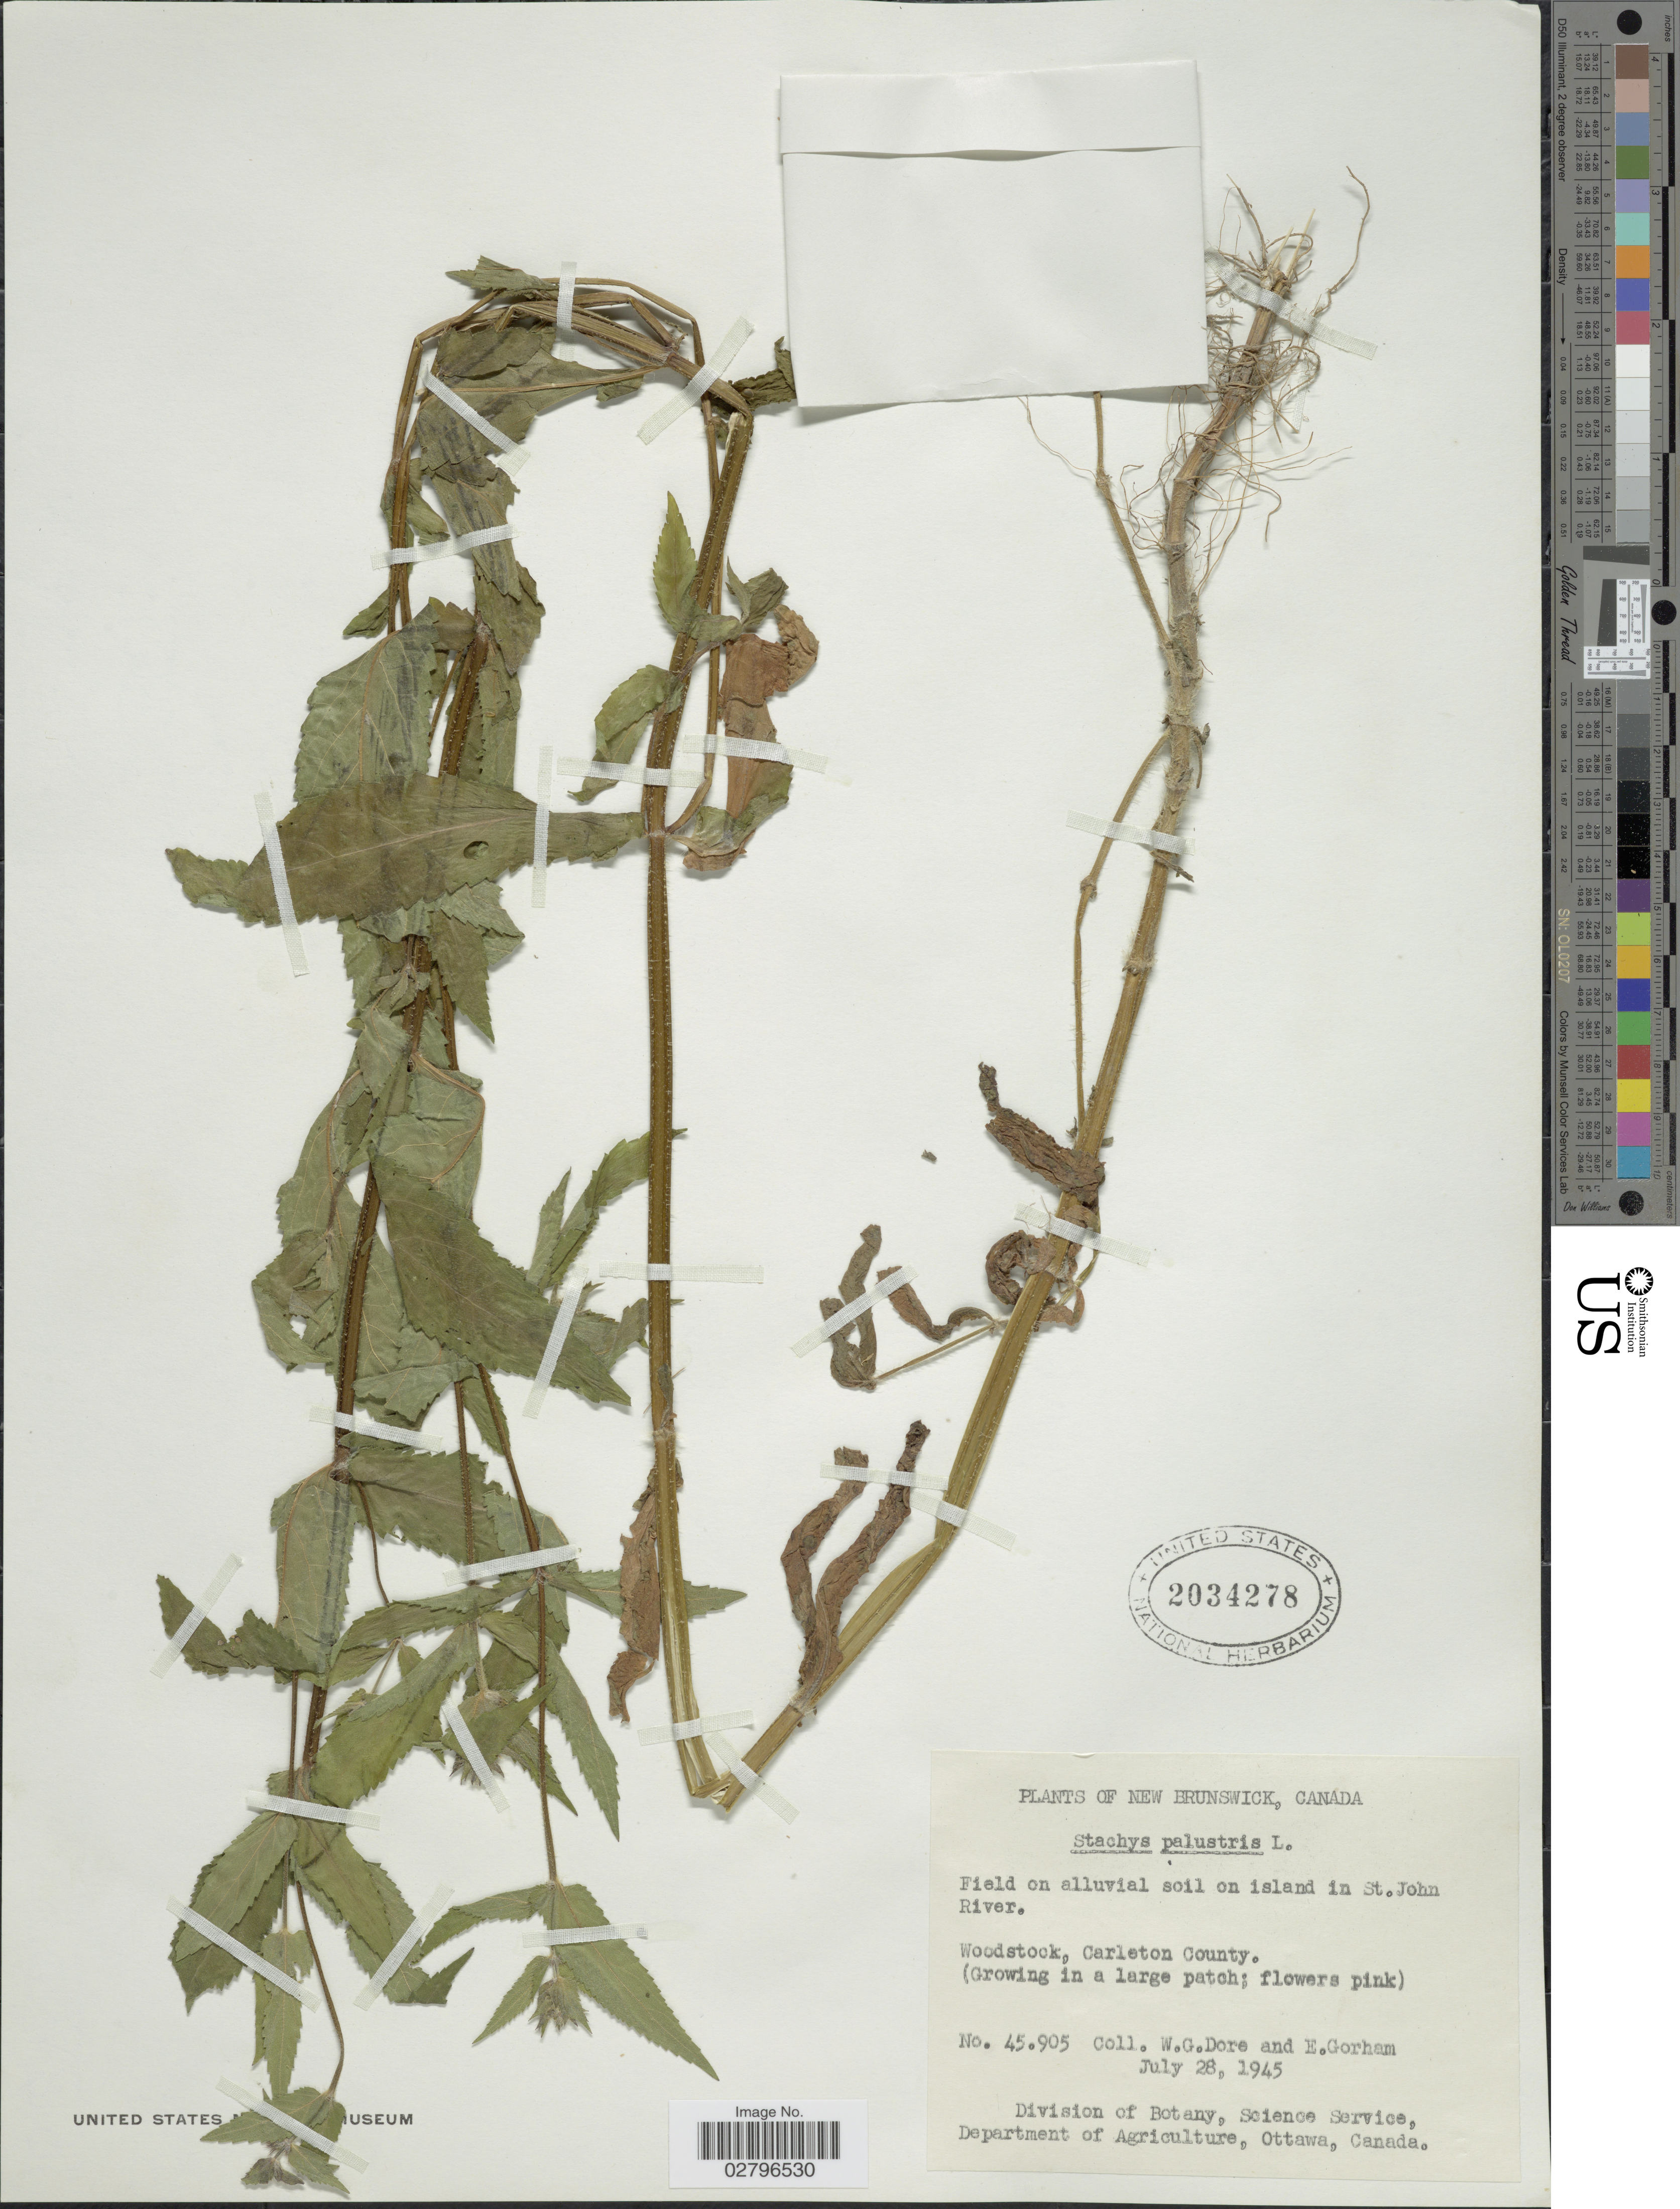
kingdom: Plantae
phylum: Tracheophyta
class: Magnoliopsida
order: Lamiales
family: Lamiaceae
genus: Stachys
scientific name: Stachys palustris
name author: L.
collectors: W. Dore & E. Gorham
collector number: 45905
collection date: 1945-07-28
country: Canada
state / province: New Brunswick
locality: Field on alluvial soil on island in St. John River. Woodstock, Carleton County.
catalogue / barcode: US 2034278